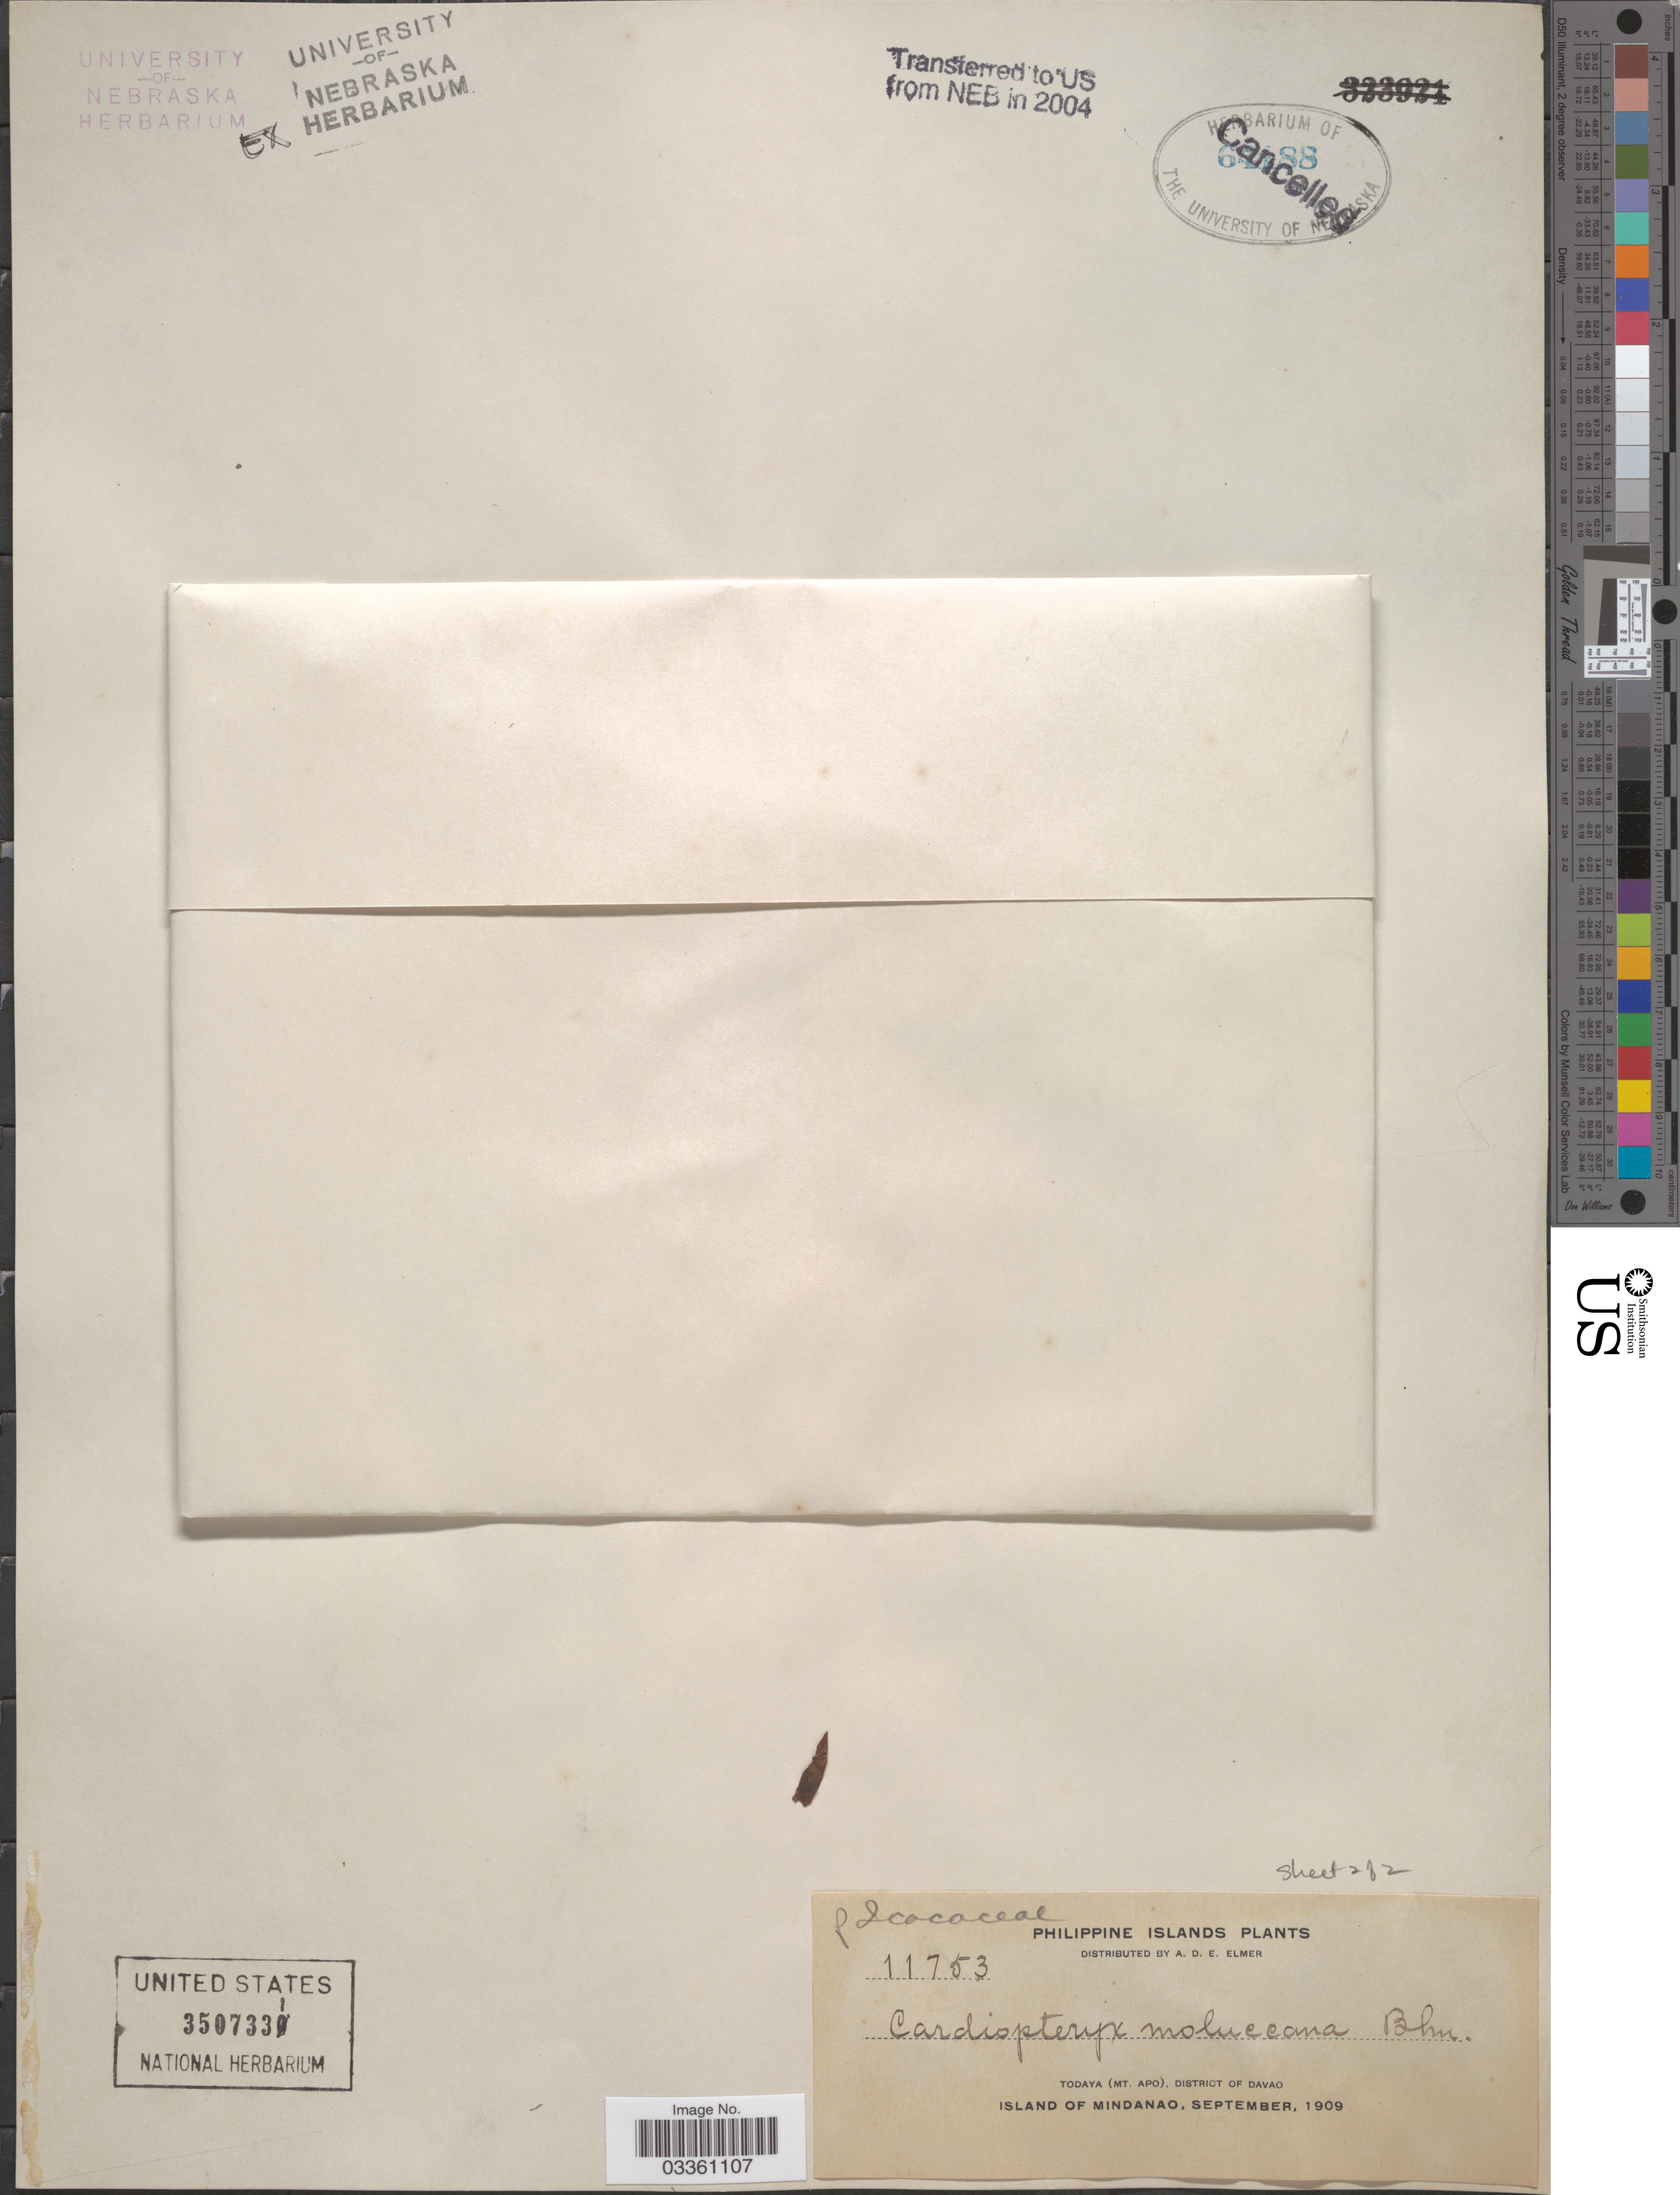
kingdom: Plantae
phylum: Tracheophyta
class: Magnoliopsida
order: Cardiopteridales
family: Cardiopteridaceae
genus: Cardiopteris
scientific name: Cardiopteris moluccana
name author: Blume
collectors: A. D. E. Elmer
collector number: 11753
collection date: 1909-09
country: Philippines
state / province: Davao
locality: Philippine Islands. Todaya (Mt. Apo). District of Davao. Island of Mindanao.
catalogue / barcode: US 3507331